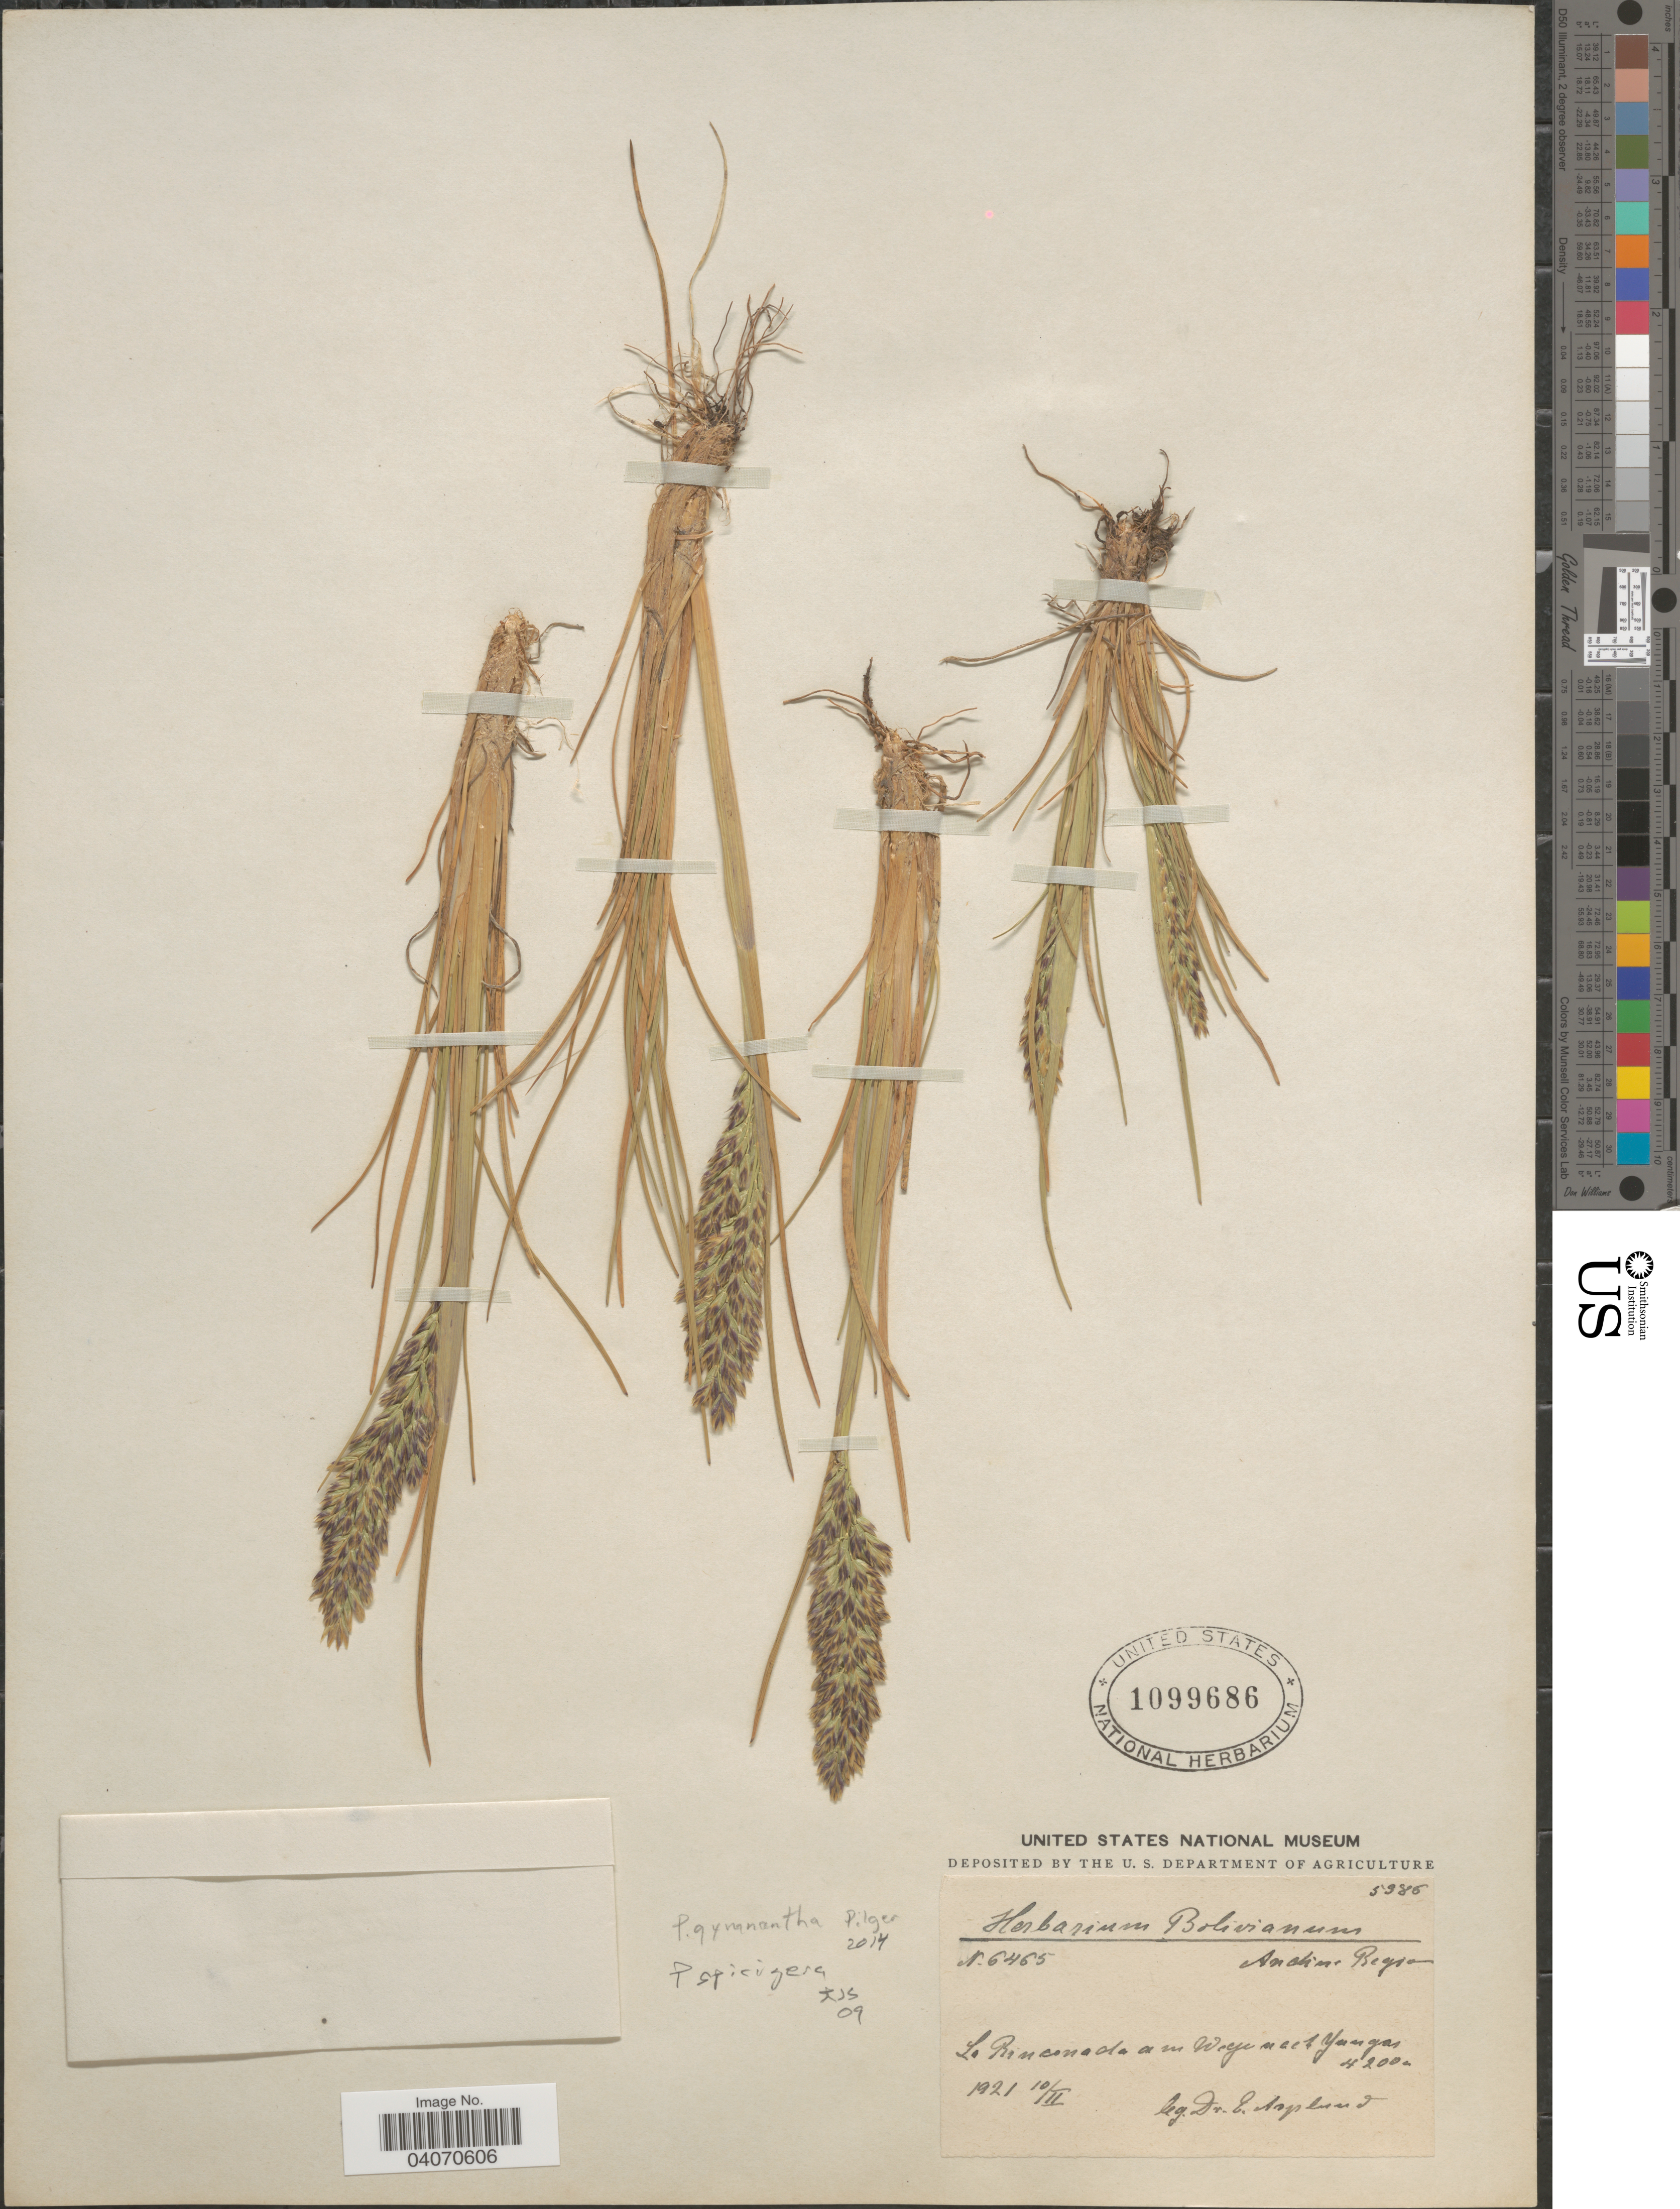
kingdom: Plantae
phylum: Tracheophyta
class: Liliopsida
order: Poales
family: Poaceae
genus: Poa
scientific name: Poa gymnantha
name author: Pilg.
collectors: E. Asplund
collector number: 6465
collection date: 1921-02-10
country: Bolivia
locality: Andine Region. La Rinconada am Wege nach Yungas.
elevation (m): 4200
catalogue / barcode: US 1099686